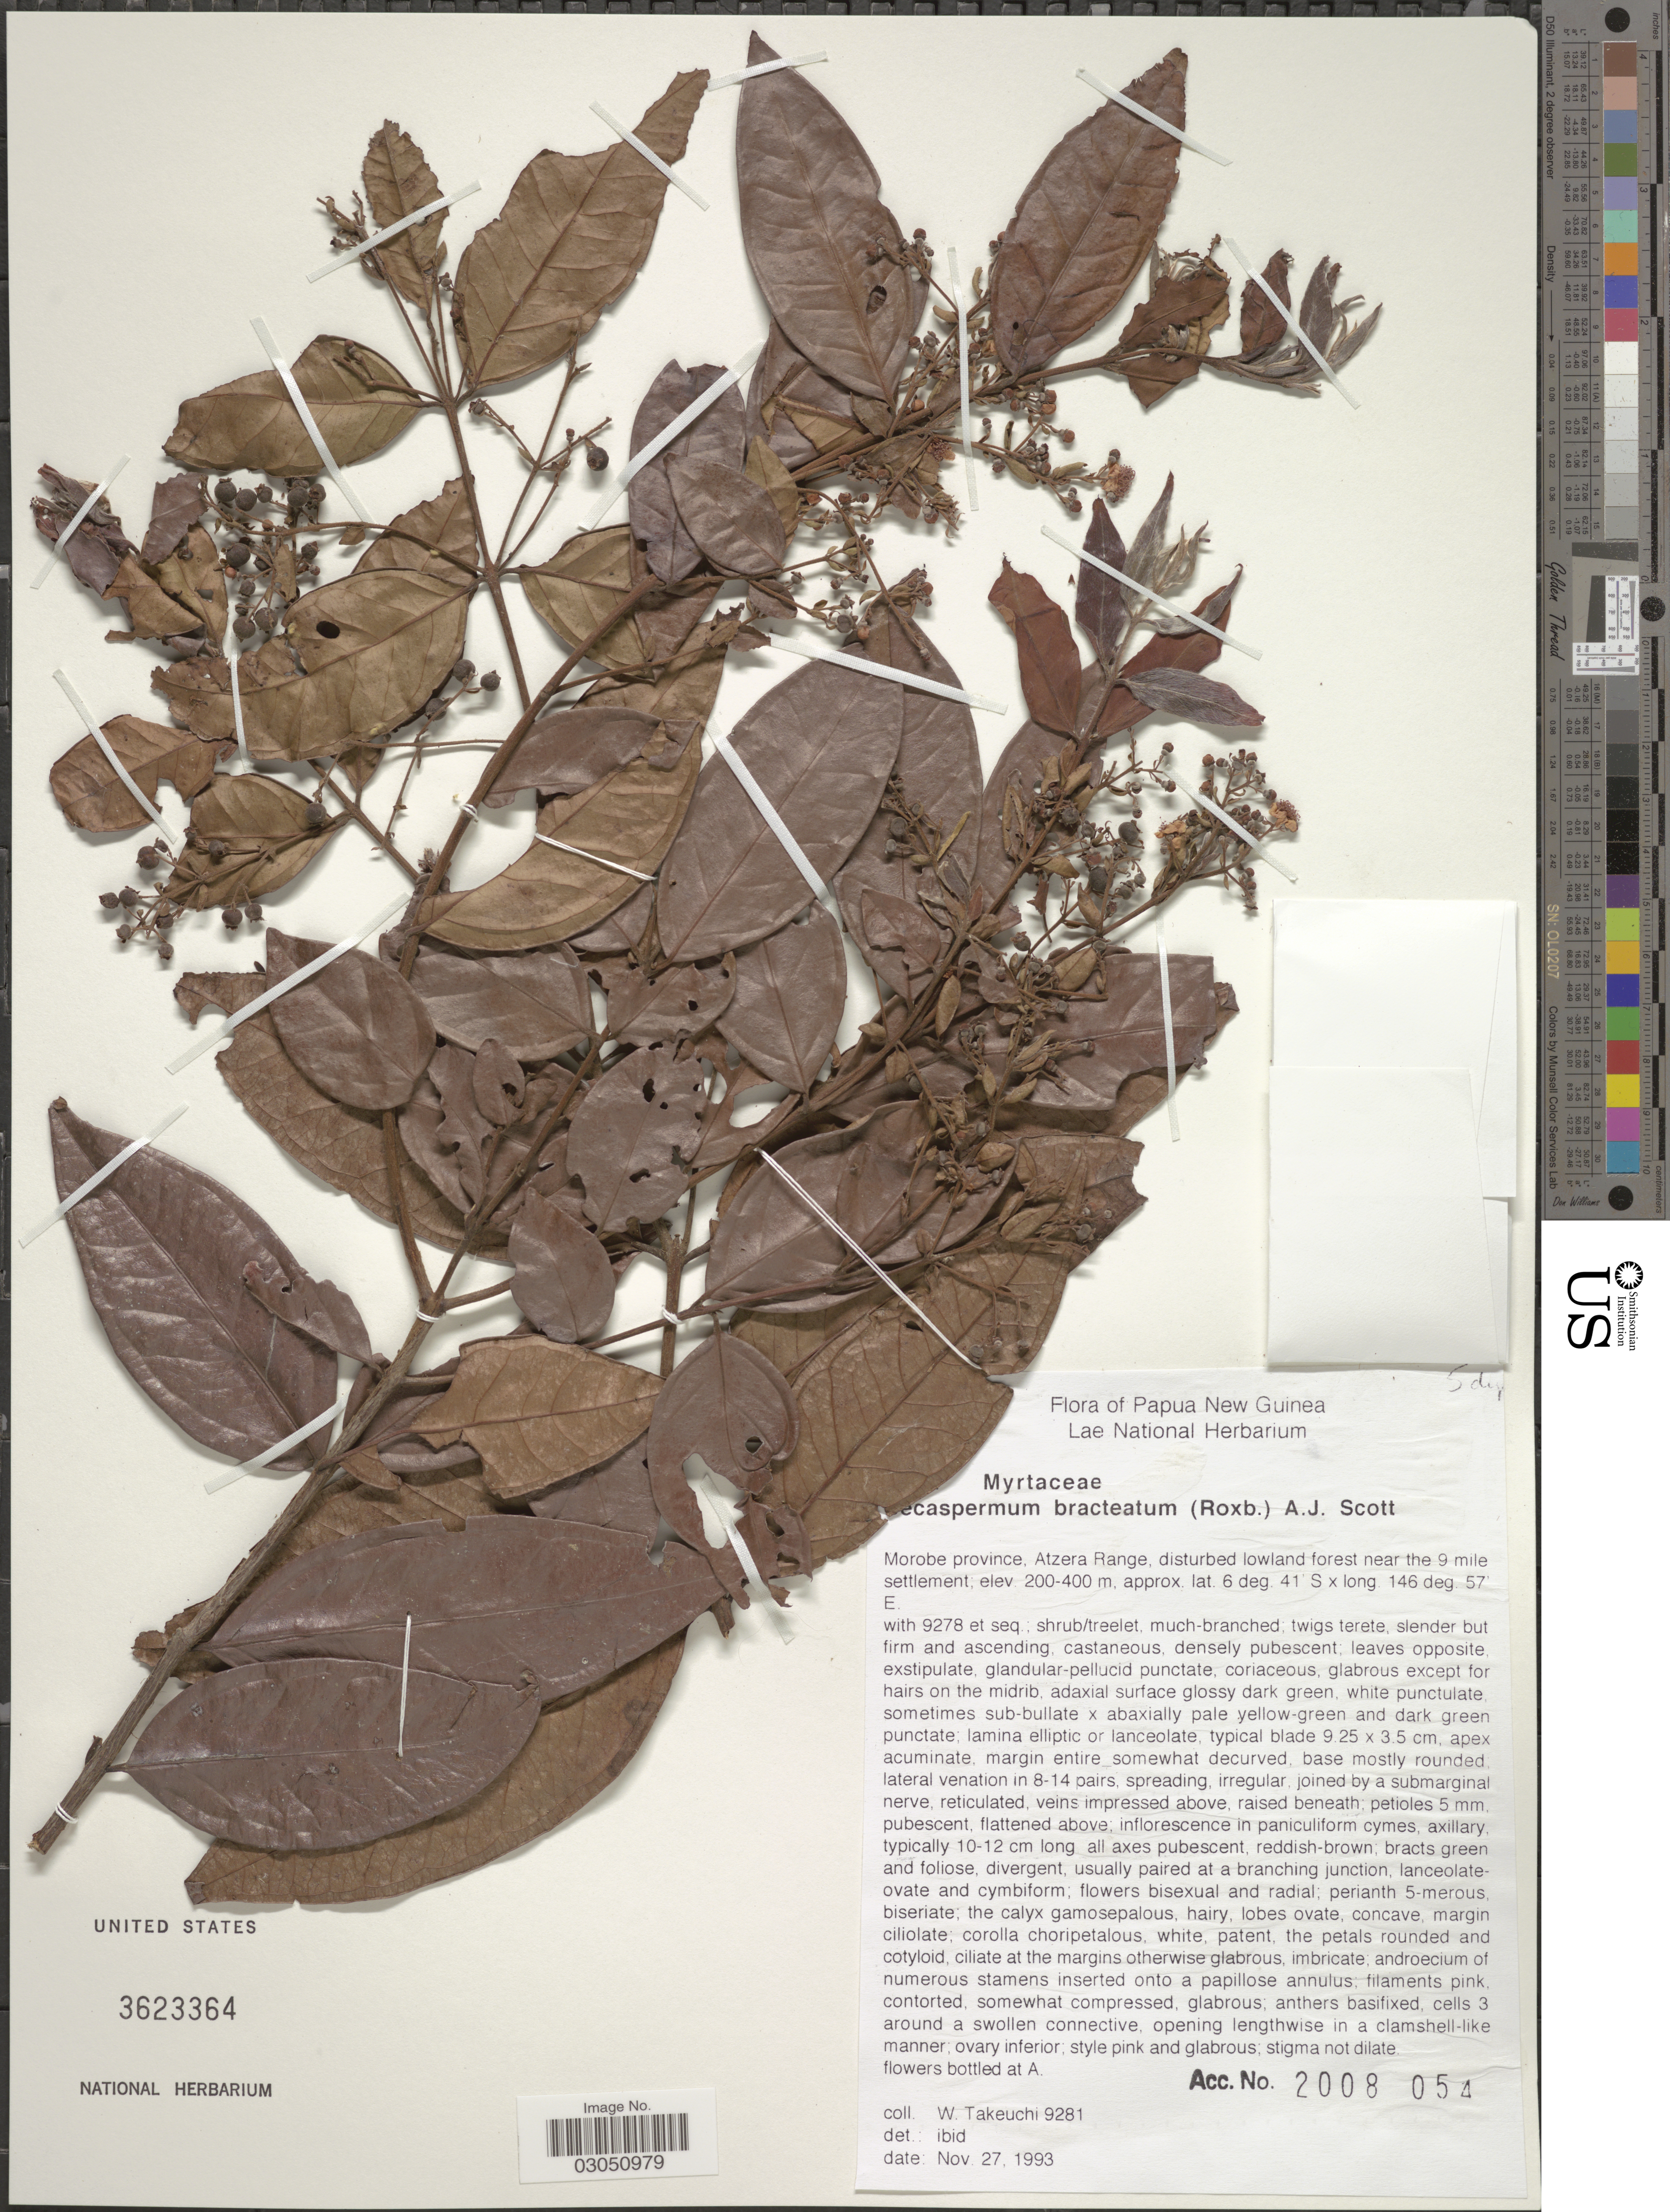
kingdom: Plantae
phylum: Tracheophyta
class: Magnoliopsida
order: Myrtales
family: Myrtaceae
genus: Decaspermum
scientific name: Decaspermum bracteatum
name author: (Roxb.) A.J. Scott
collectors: W. Takeuchi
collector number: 9281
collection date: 1993-11-27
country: Papua New Guinea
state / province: Morobe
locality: Atzera Range, disturbed lowland forest near the 9 mile settlement.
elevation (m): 200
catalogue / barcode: US 3623364